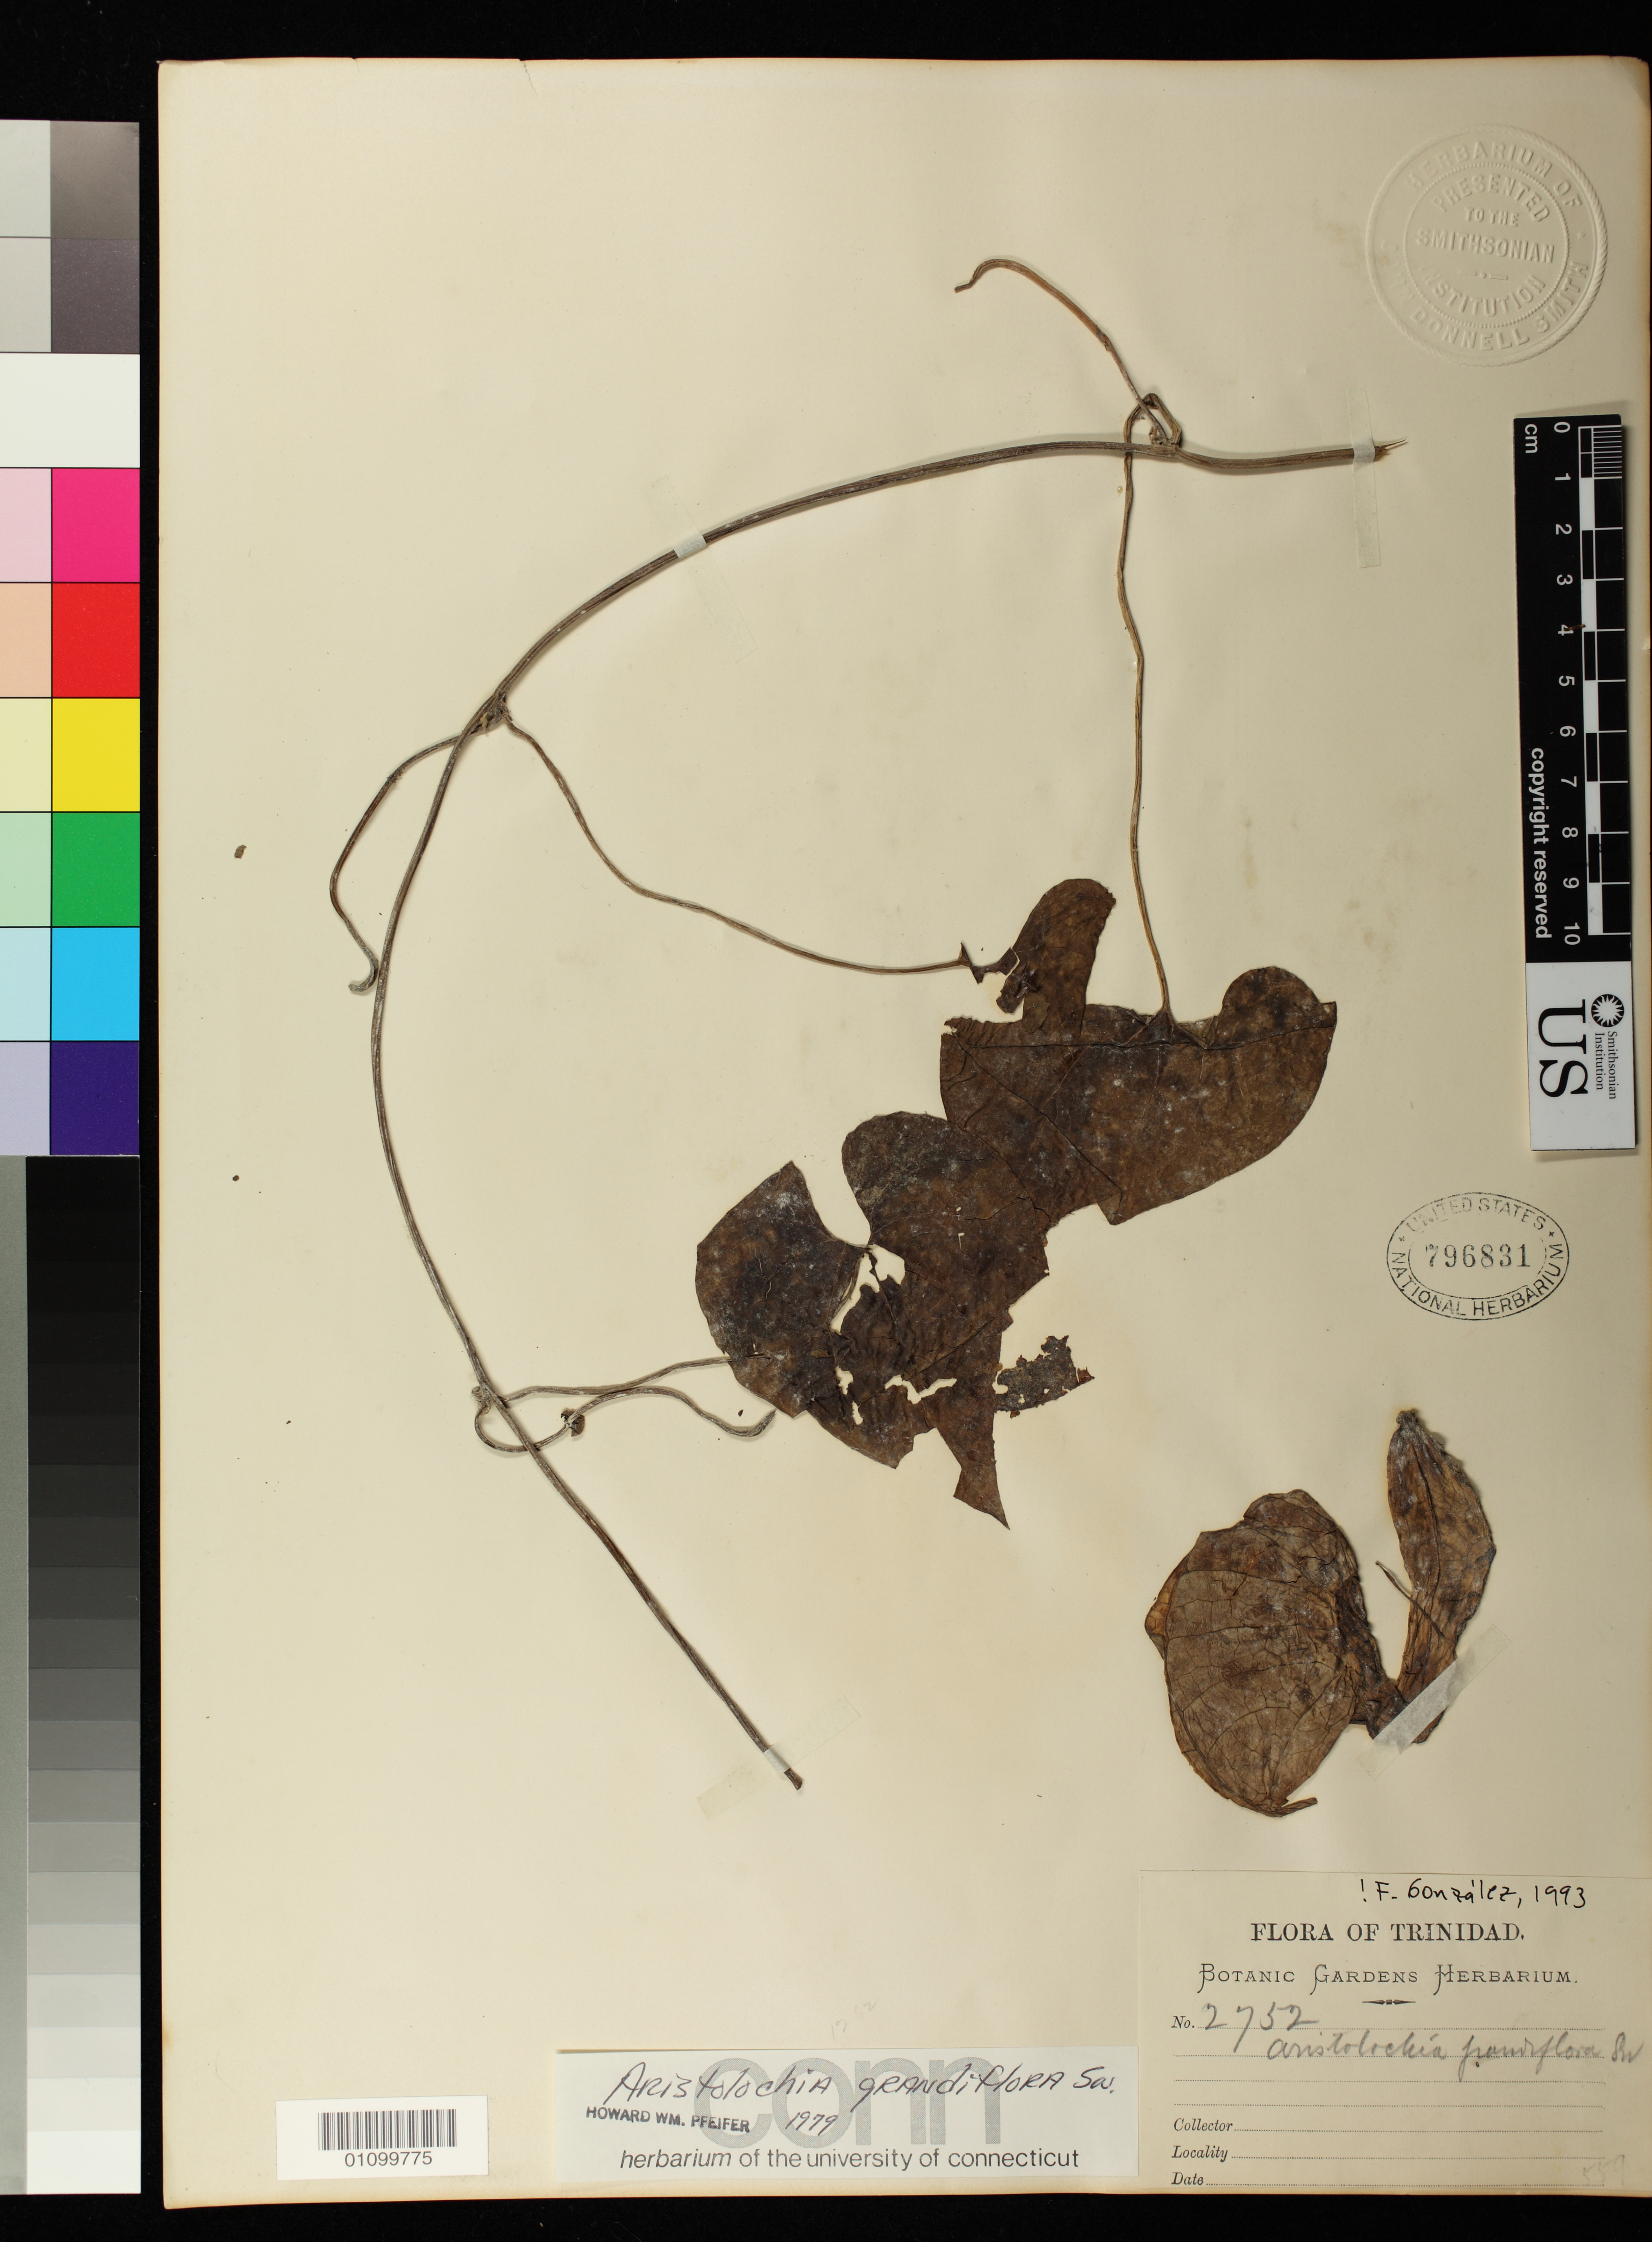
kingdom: Plantae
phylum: Tracheophyta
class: Magnoliopsida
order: Piperales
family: Aristolochiaceae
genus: Aristolochia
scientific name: Aristolochia grandiflora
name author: Sw.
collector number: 2752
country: Trinidad and Tobago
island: Trinidad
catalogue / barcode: US 796831